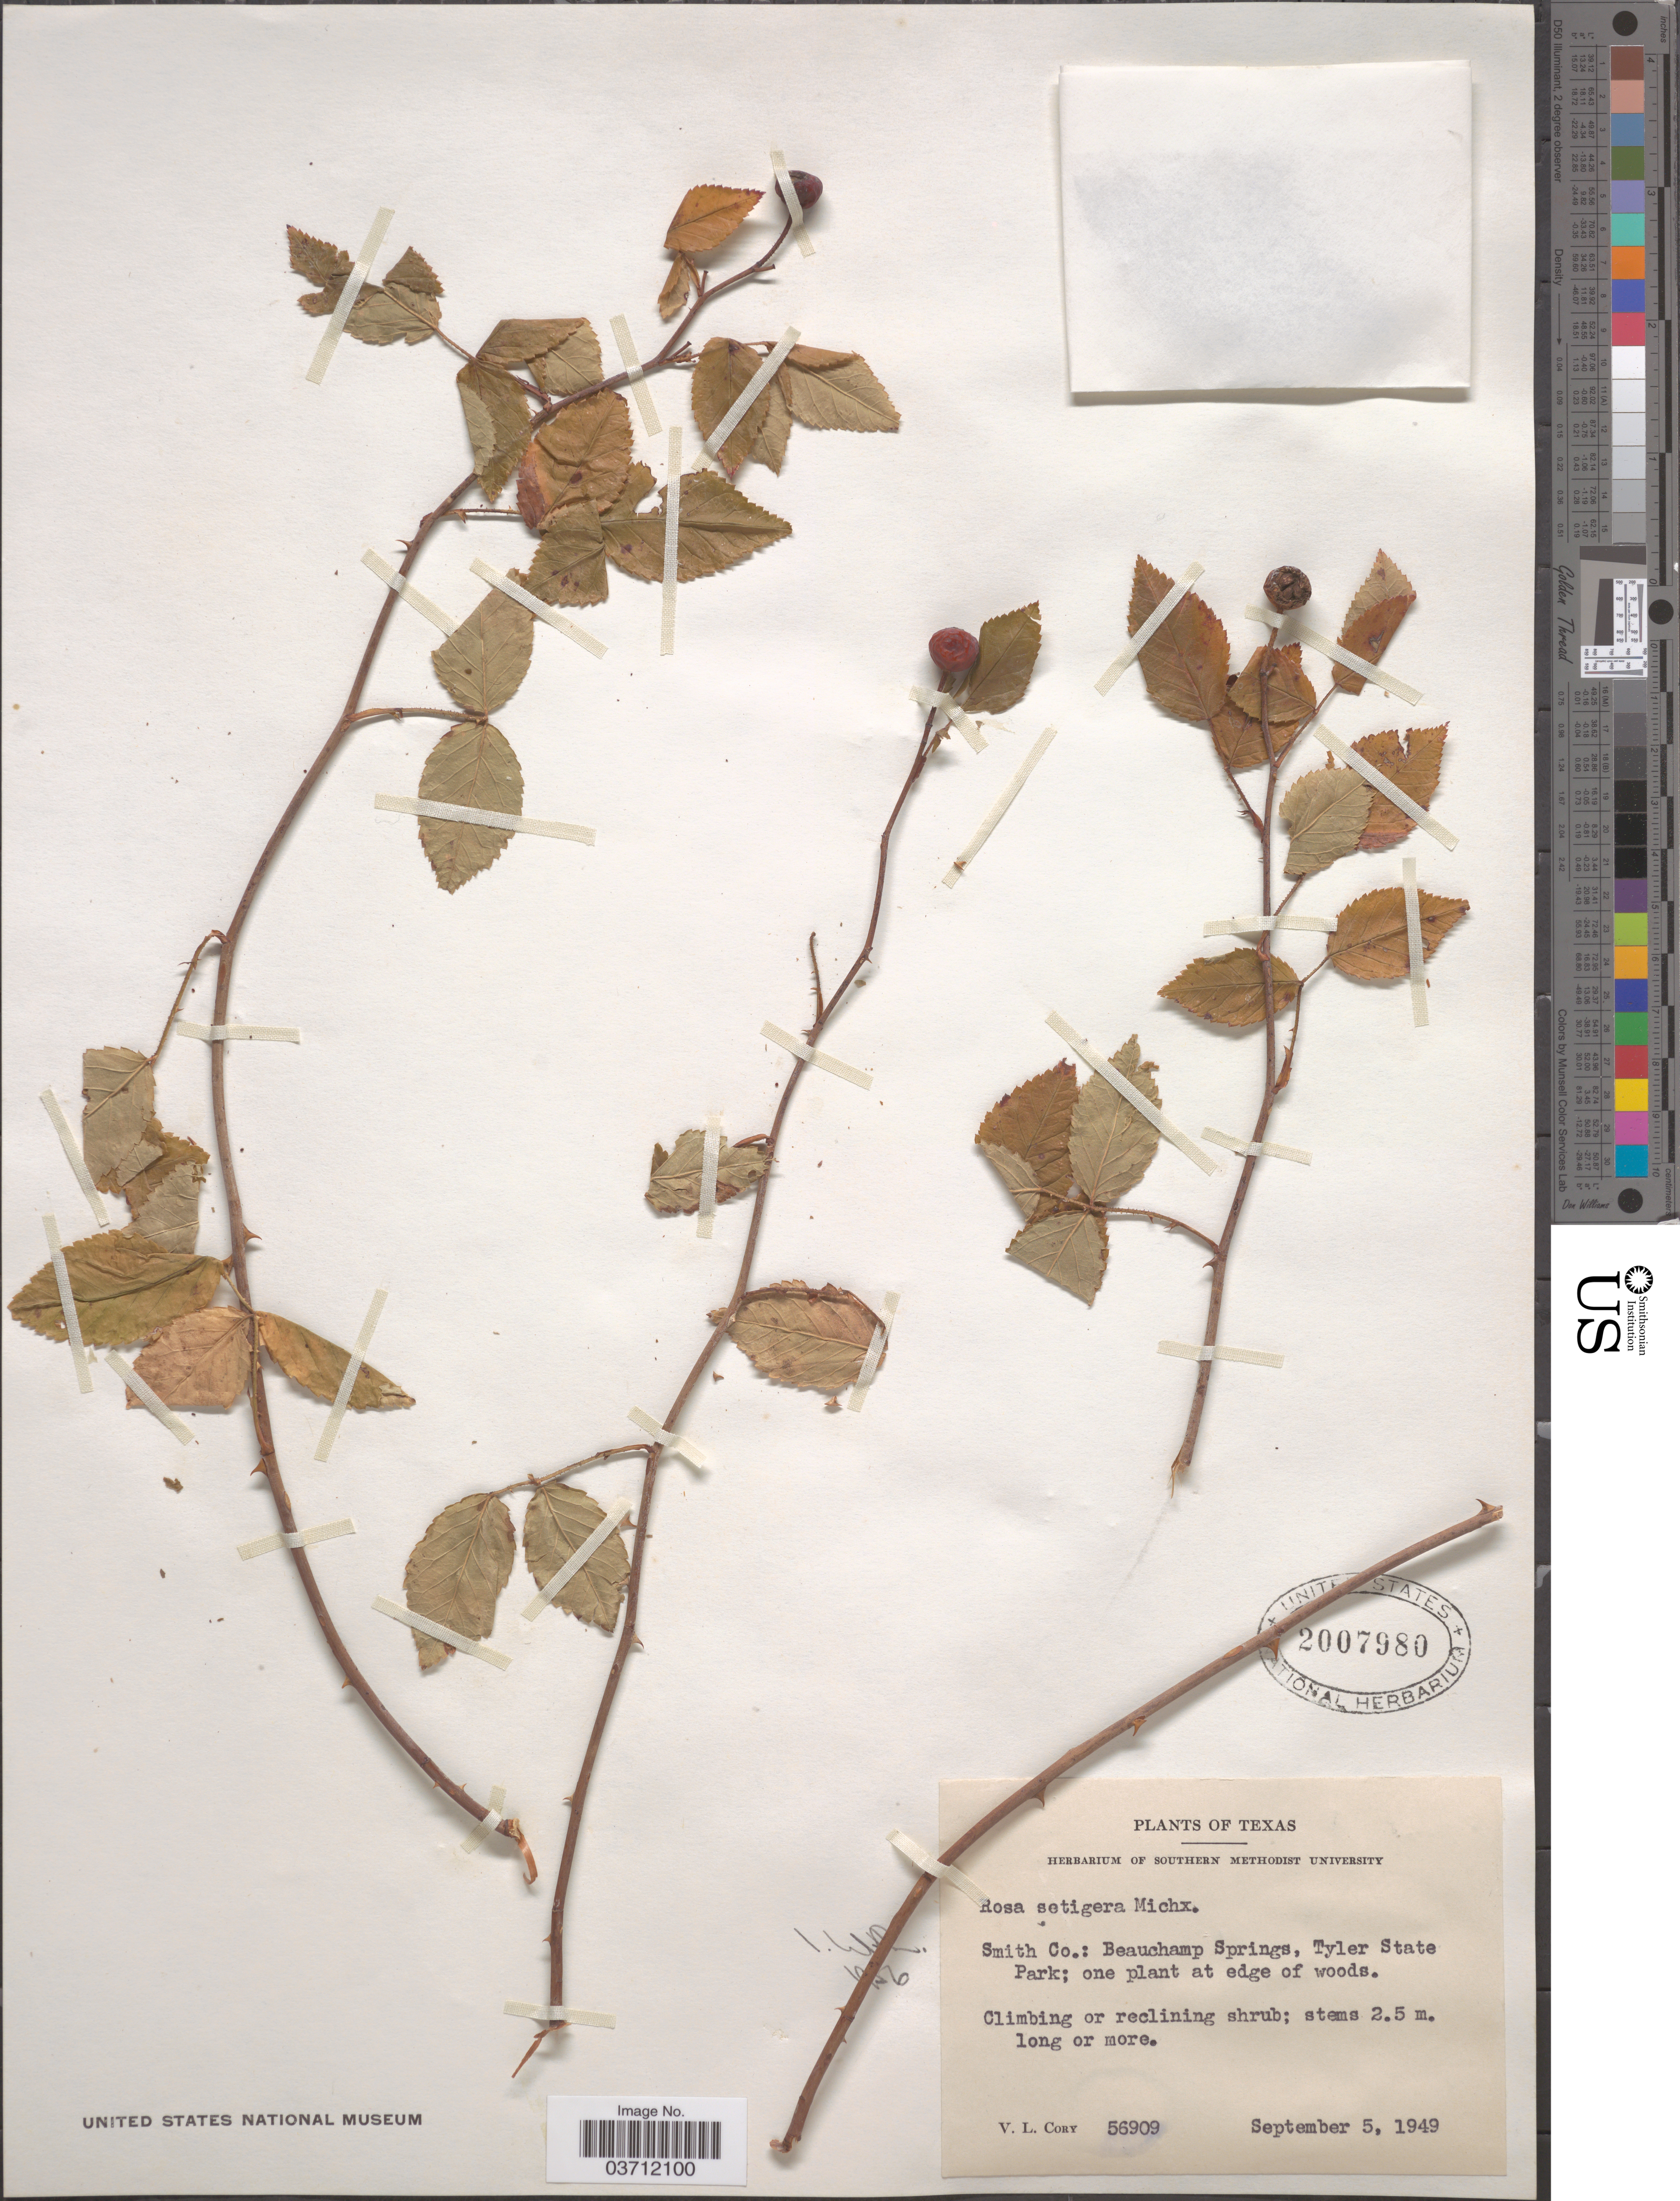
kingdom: Plantae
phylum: Tracheophyta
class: Magnoliopsida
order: Rosales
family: Rosaceae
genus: Rosa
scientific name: Rosa setigera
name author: Michx.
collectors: V. Cory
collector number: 56909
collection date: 1949-09-05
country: United States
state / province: Texas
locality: Smith Co.: Beauchamp Springs, Tyler State Park; one plant at edge of woods.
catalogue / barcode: US 2007980